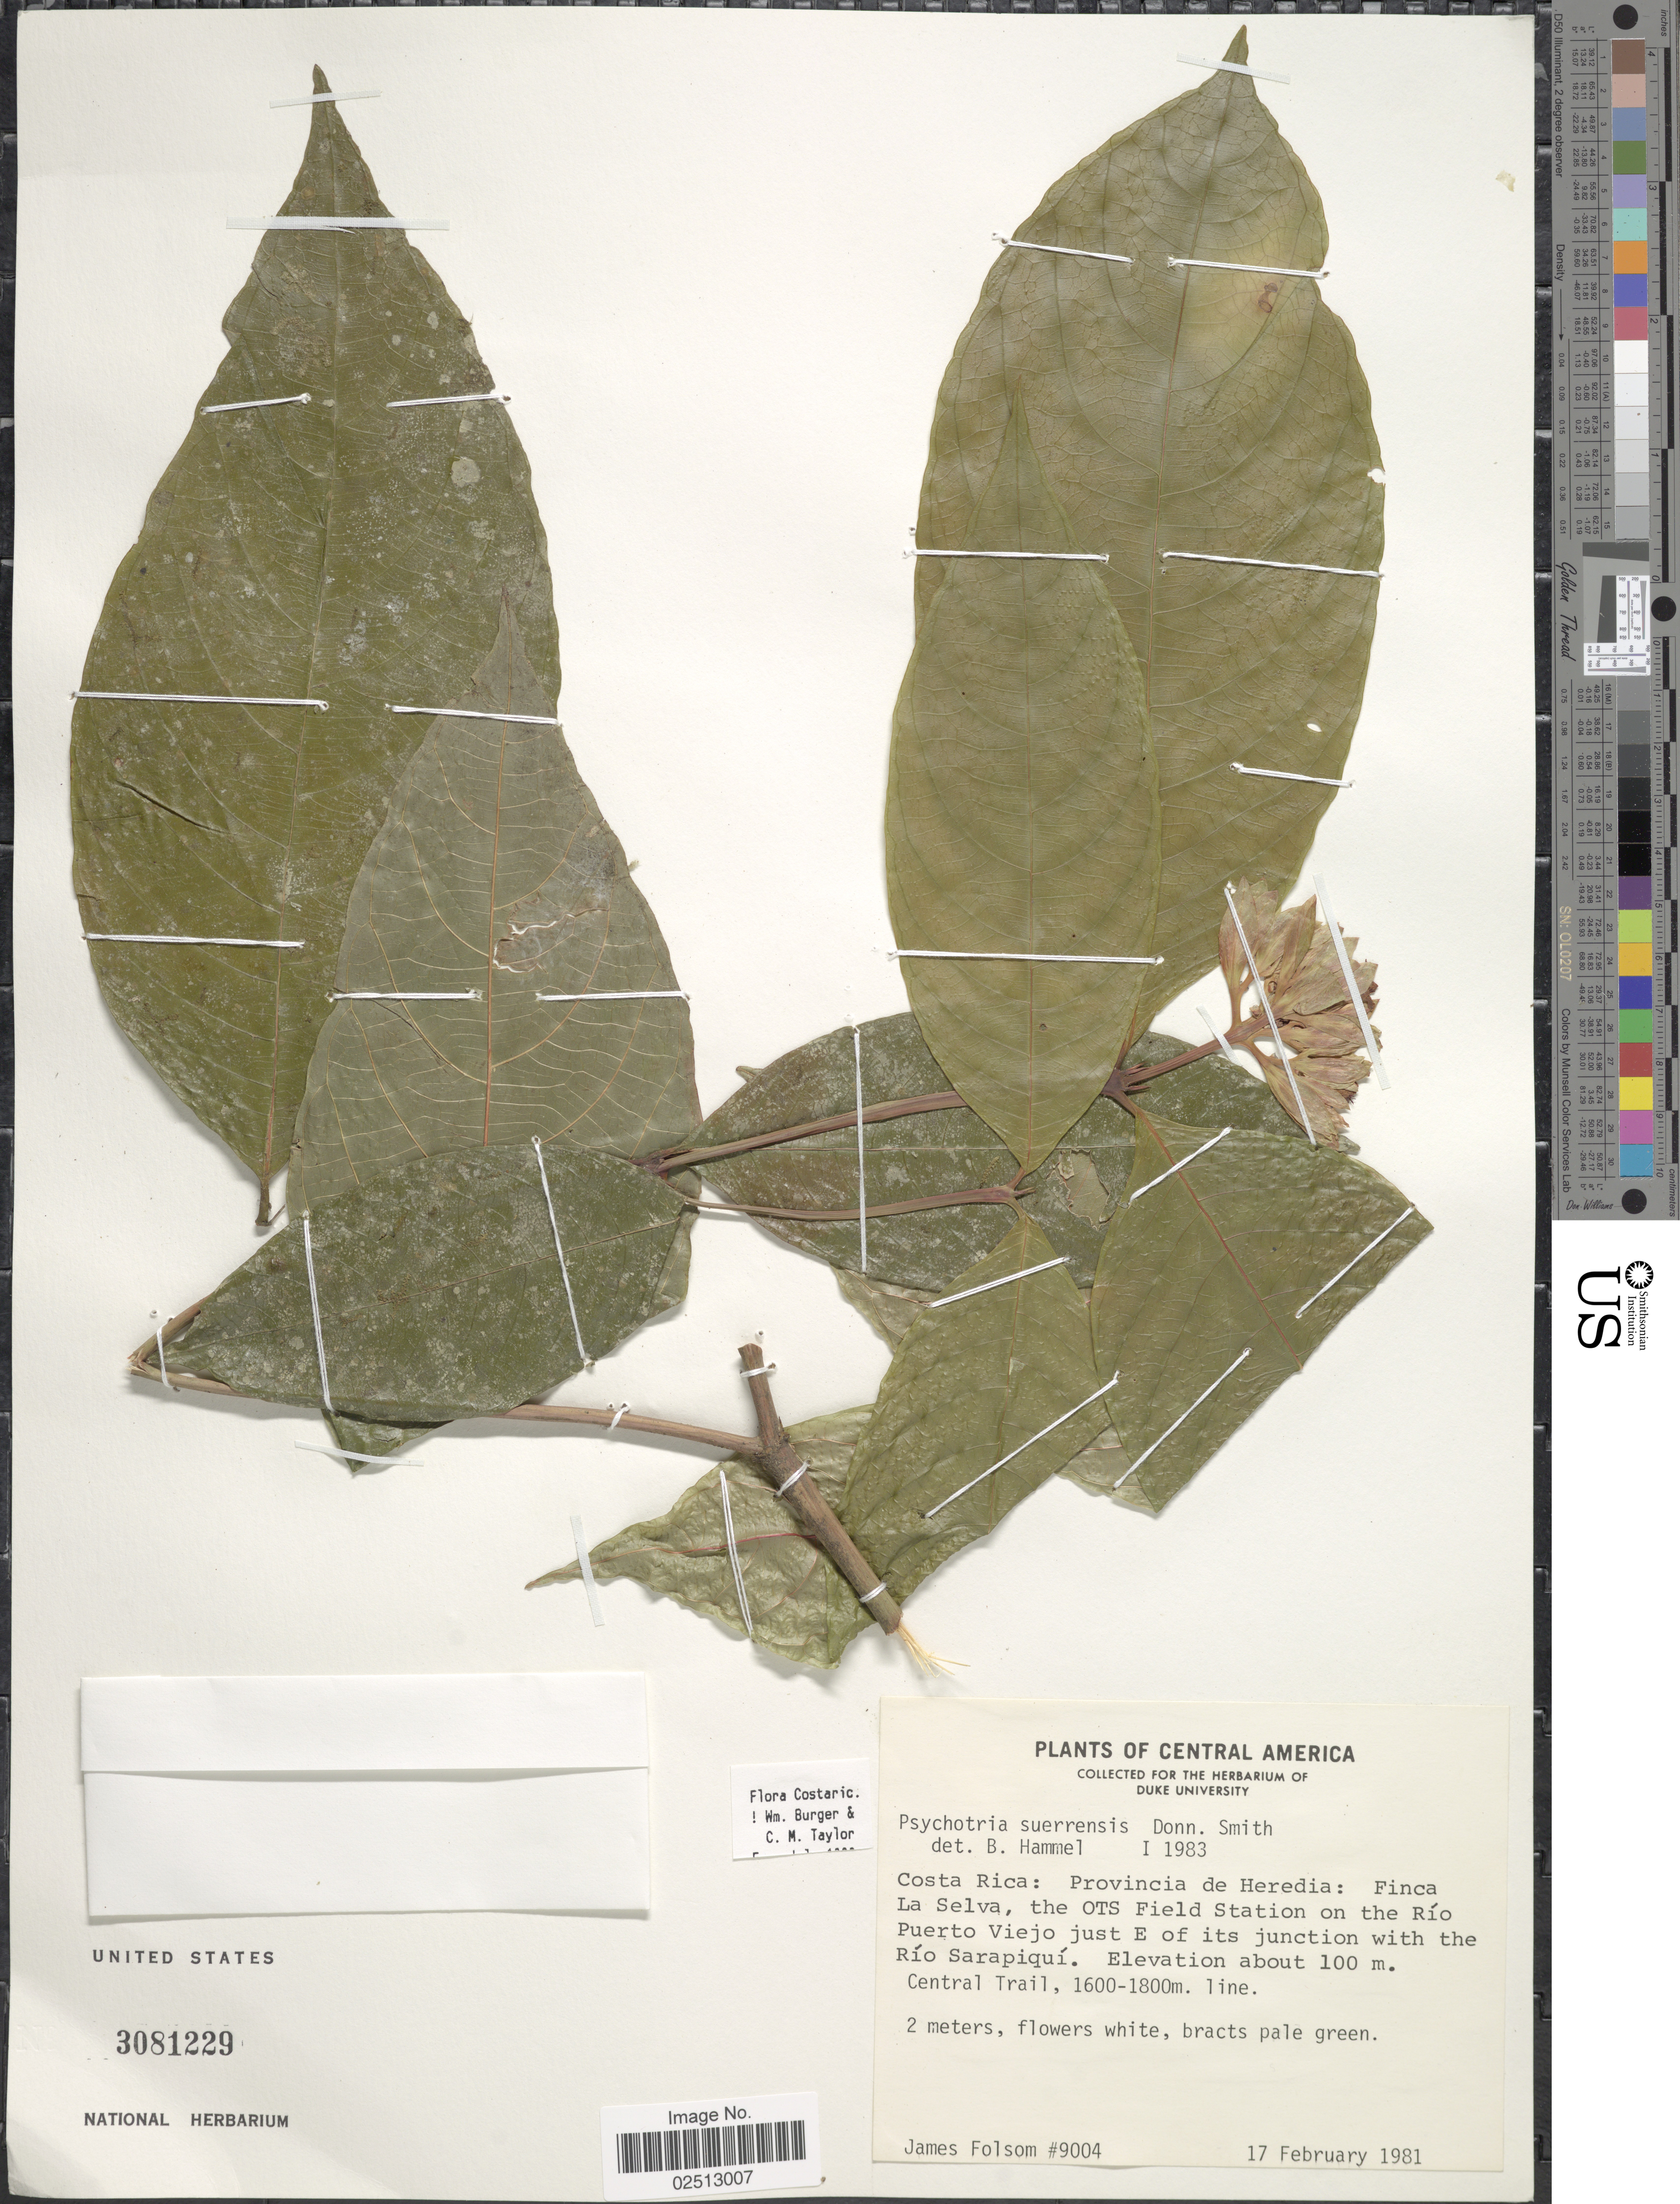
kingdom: Plantae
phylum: Tracheophyta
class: Magnoliopsida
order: Gentianales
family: Rubiaceae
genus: Psychotria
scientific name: Psychotria suerrensis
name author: Donn. Sm.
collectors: J. P. Folsom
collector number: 9004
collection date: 1981-02-17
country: Costa Rica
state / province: Heredia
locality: Costa Rica: Provincia de Heredia: Finca La Selva, the OTS Field Station on the Rio Puerto Viejo just E of its junction with the Rio Sarapiqui. Central Trail, 1600-1800m.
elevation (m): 100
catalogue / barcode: US 3081229